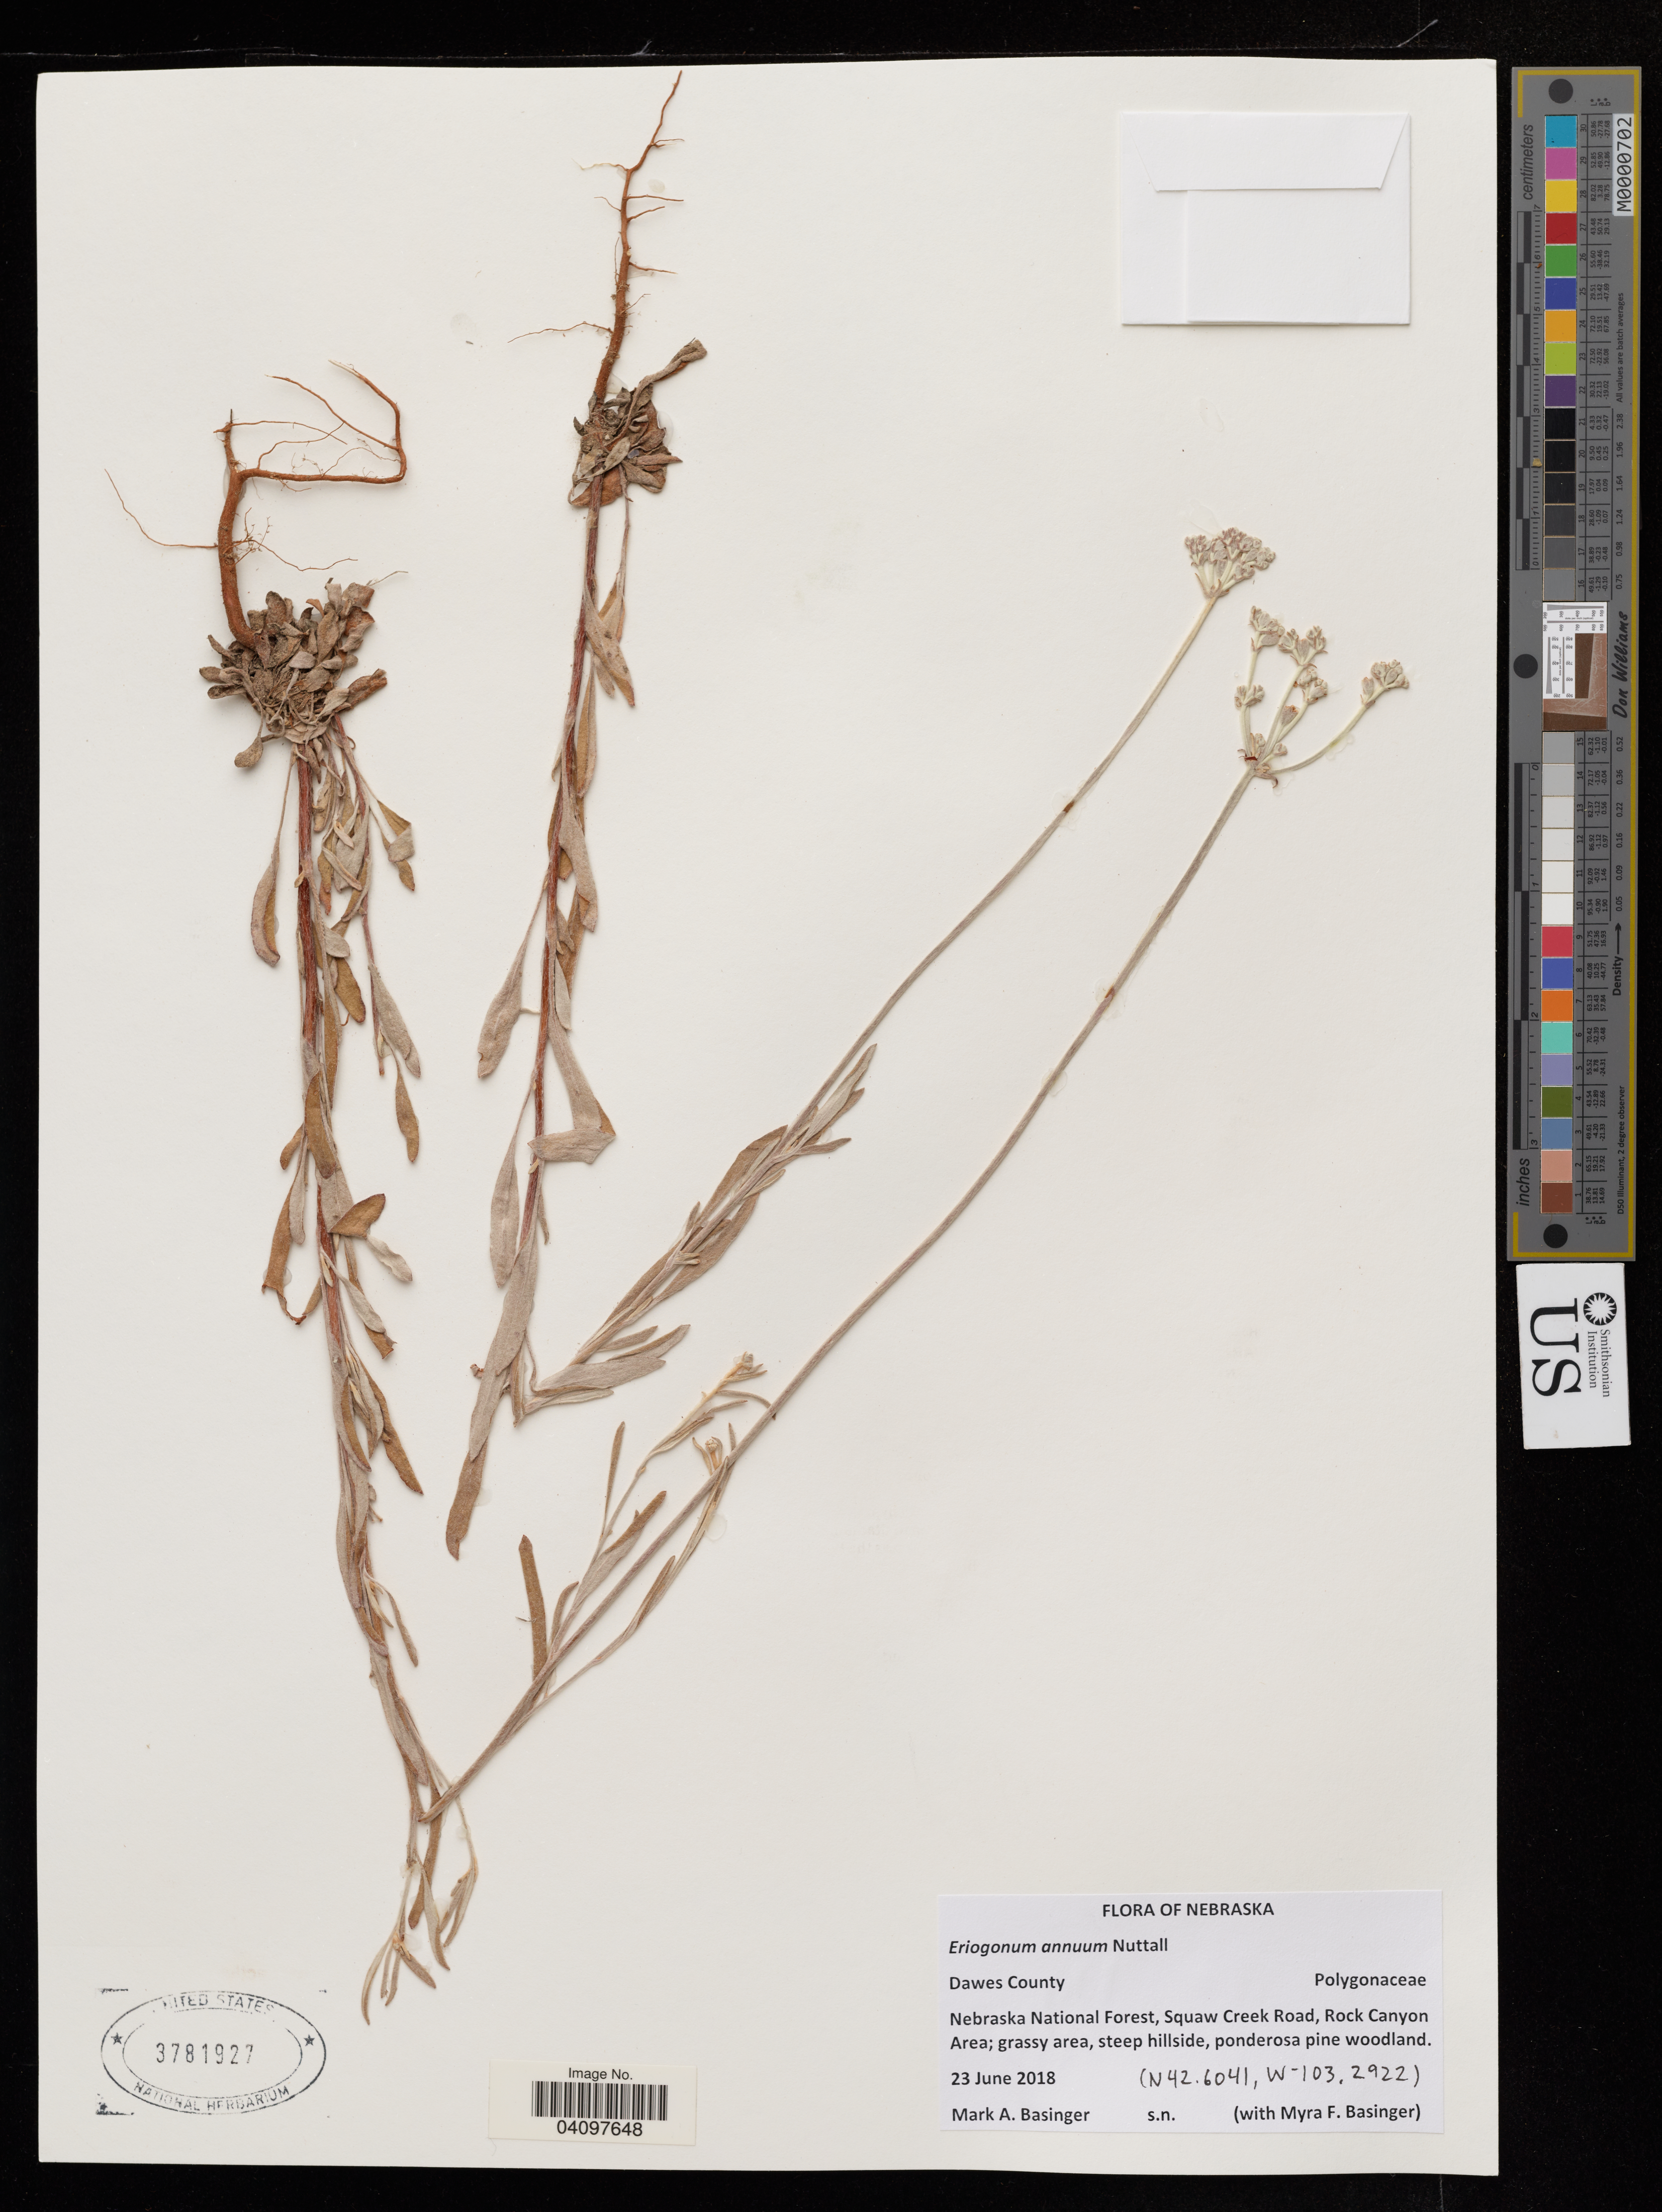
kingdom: Plantae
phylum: Tracheophyta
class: Magnoliopsida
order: Caryophyllales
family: Polygonaceae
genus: Eriogonum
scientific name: Eriogonum annuum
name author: Nutt.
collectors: M. Basinger & M. Basinger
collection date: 2018-06-23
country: United States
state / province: Nebraska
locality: Dawes County. Nebraska National Forest, Squaw Creek Road, Rock Canyon Area.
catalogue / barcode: US 3781927